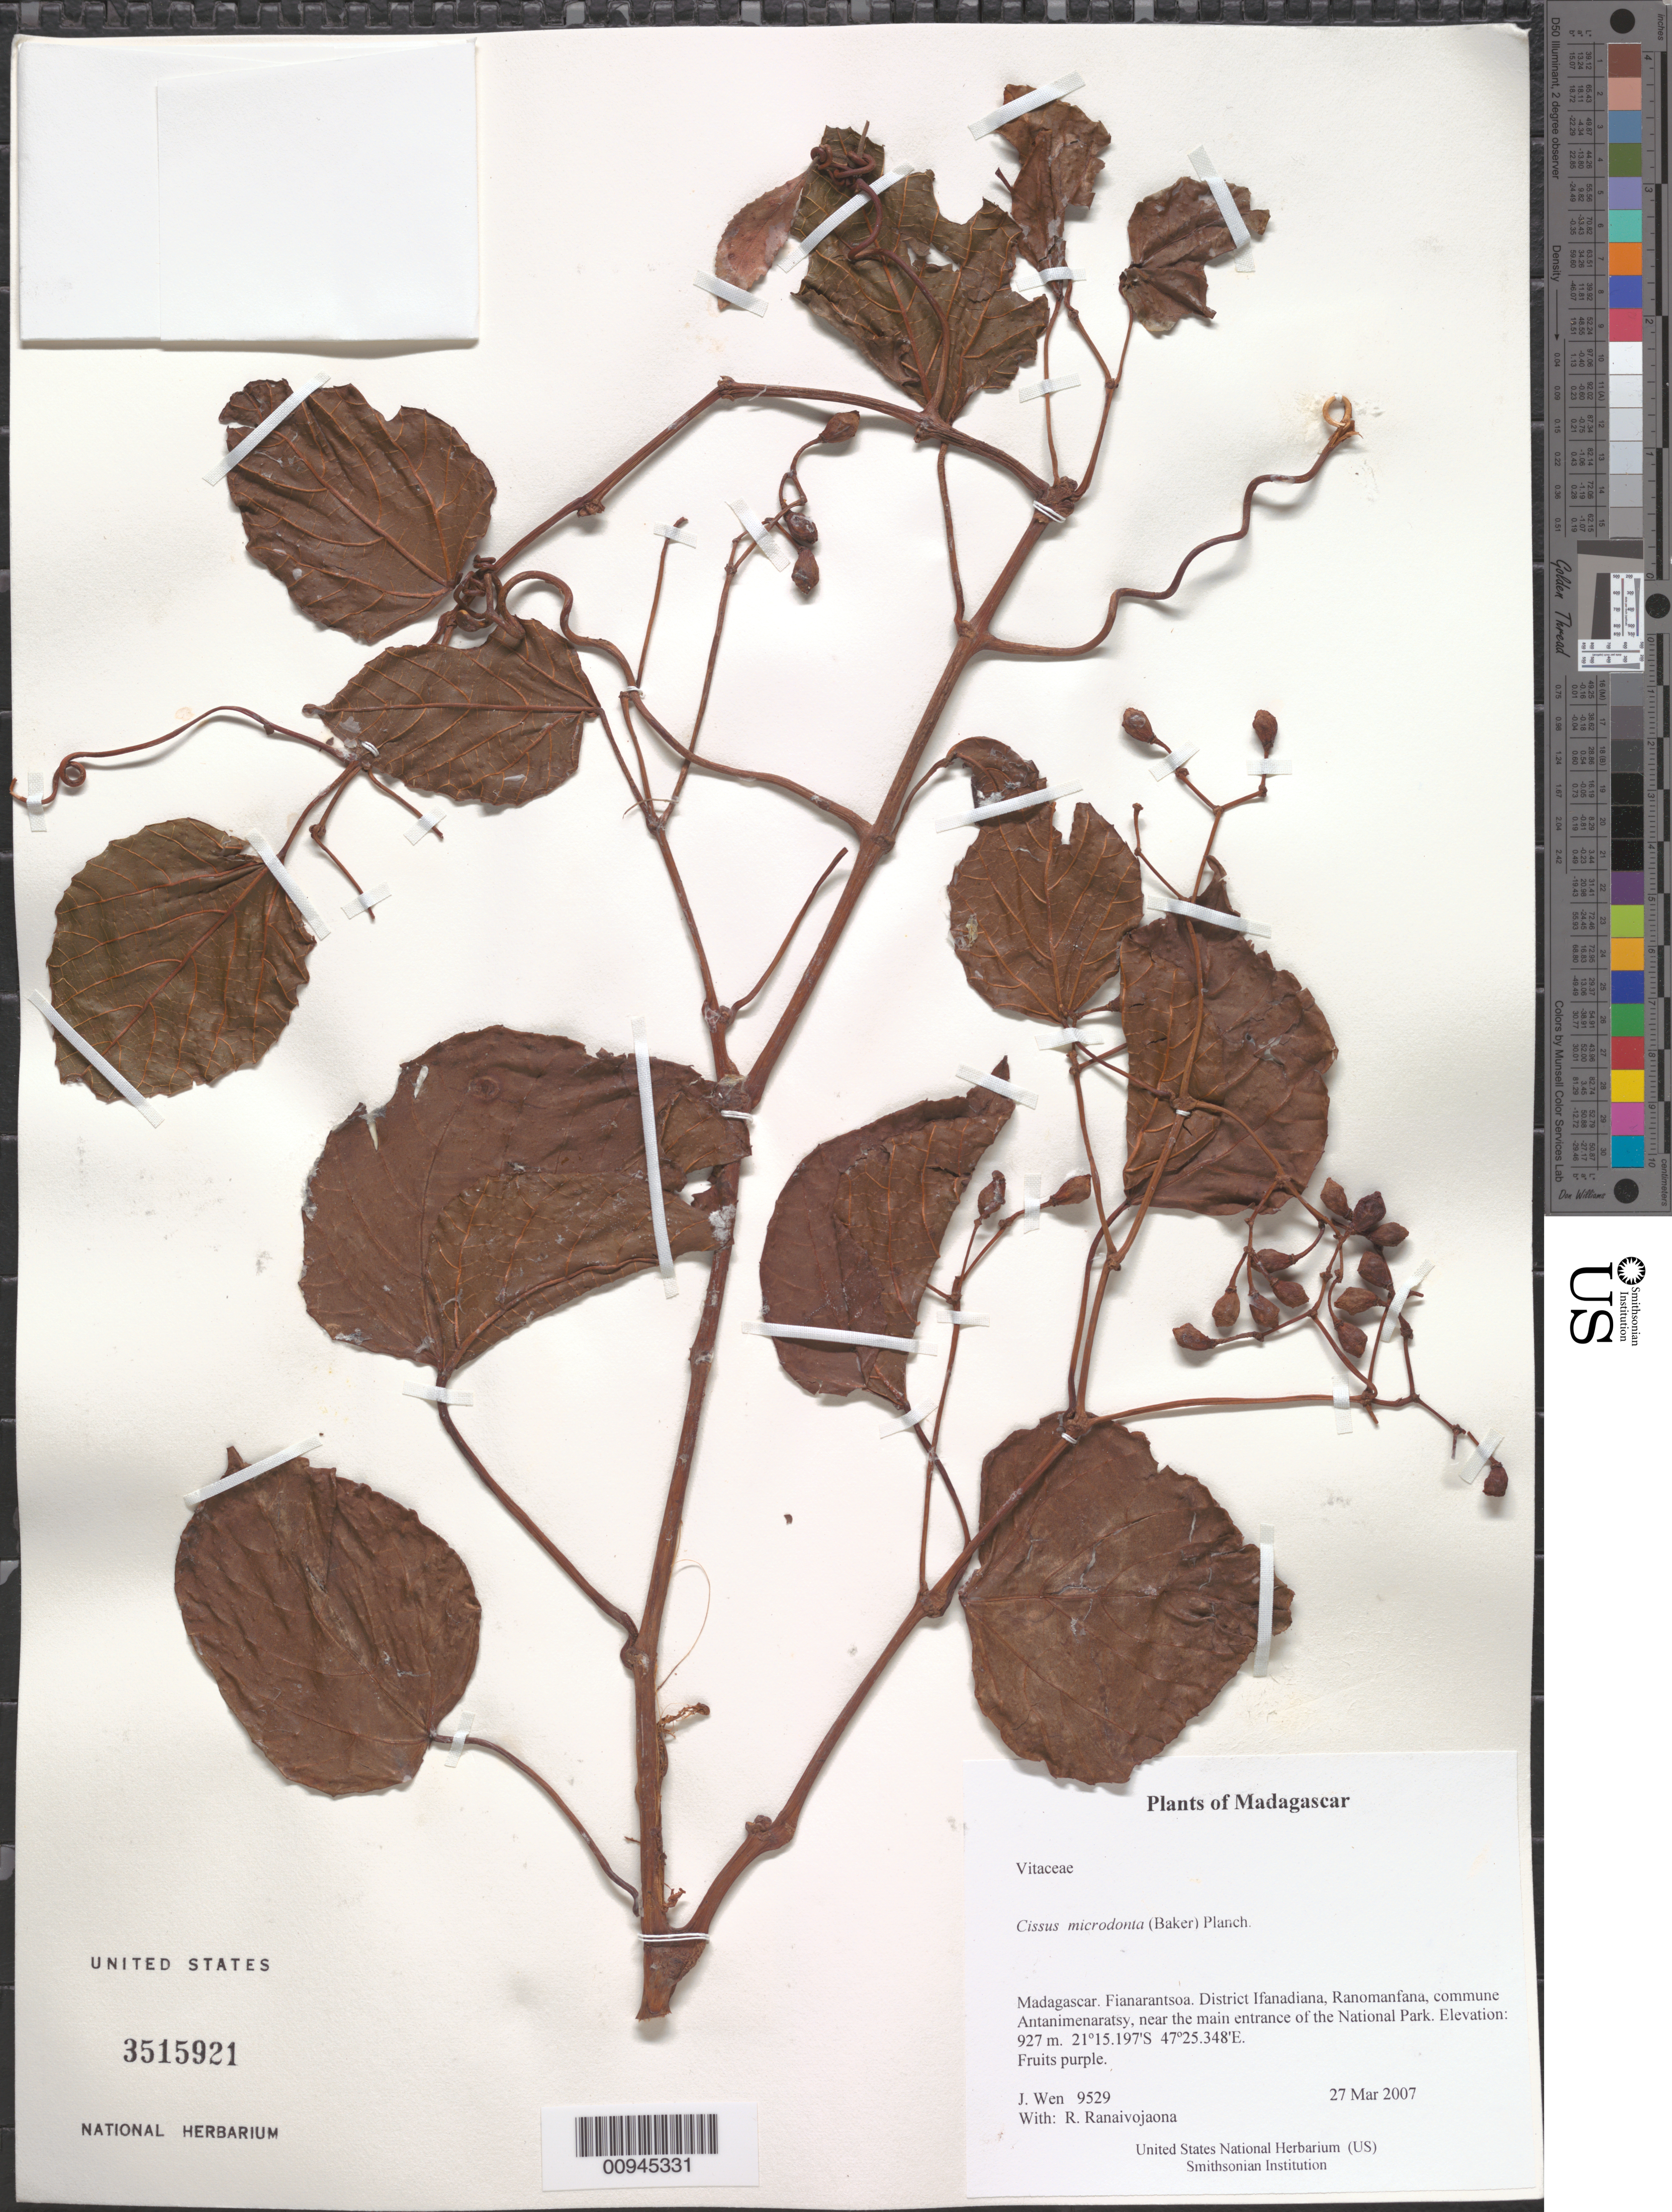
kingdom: Plantae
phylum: Tracheophyta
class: Magnoliopsida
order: Vitales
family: Vitaceae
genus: Cissus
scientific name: Cissus microdonta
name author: Planch.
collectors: J. Wen & R. Ranaivojaona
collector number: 9529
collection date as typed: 27 Mar 2007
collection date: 2007-03-27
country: Madagascar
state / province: Vatovavy Fitovinany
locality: District Ifanadiana, Ranomanfana, commune Antanimenaratsy, near the main entrance of the National Park.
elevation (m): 927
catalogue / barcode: US 3515921